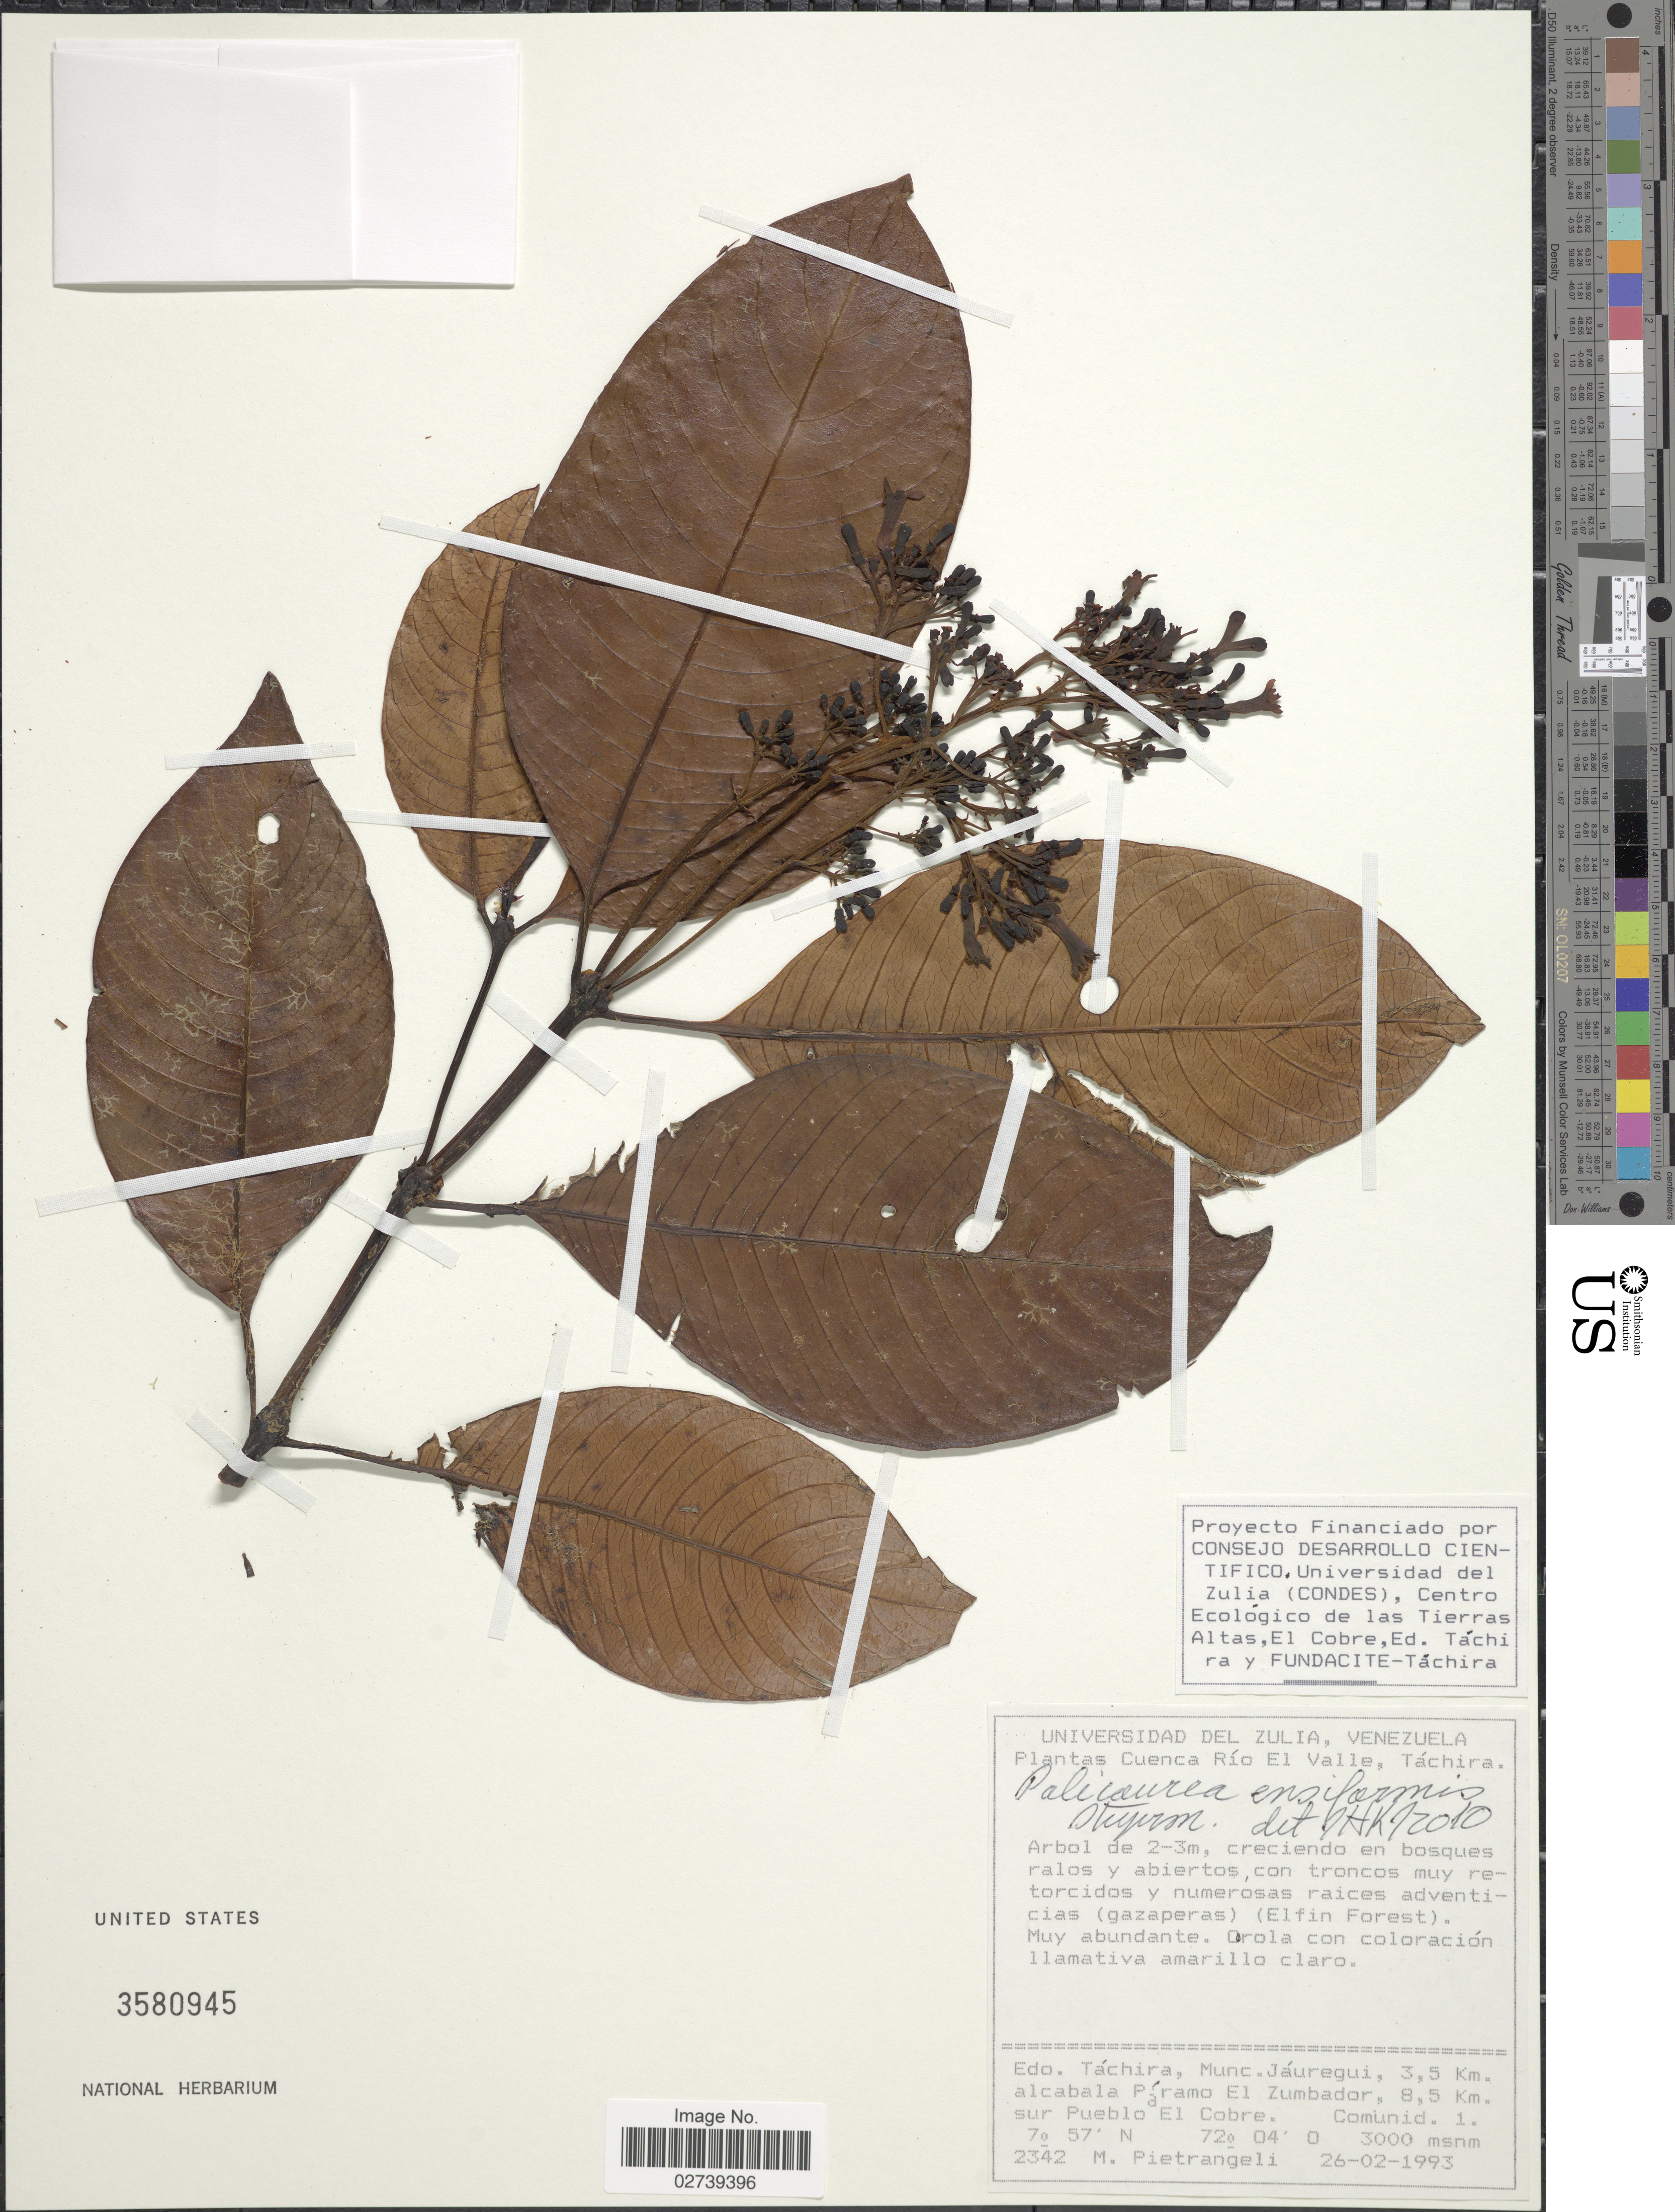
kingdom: Plantae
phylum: Tracheophyta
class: Magnoliopsida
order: Gentianales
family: Rubiaceae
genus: Palicourea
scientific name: Palicourea ensiformis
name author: Steyerm.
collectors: M. Pietrangeli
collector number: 2342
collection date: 1993-02-26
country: Venezuela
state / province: Tachira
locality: Cuenca Rio El Valle, Munc. Jauregui, 3.5 Km. alcabala Paramo El Zumbador, 8.5 Km. sur Pueblo El Cobre.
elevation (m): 3000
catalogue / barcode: US 3580945